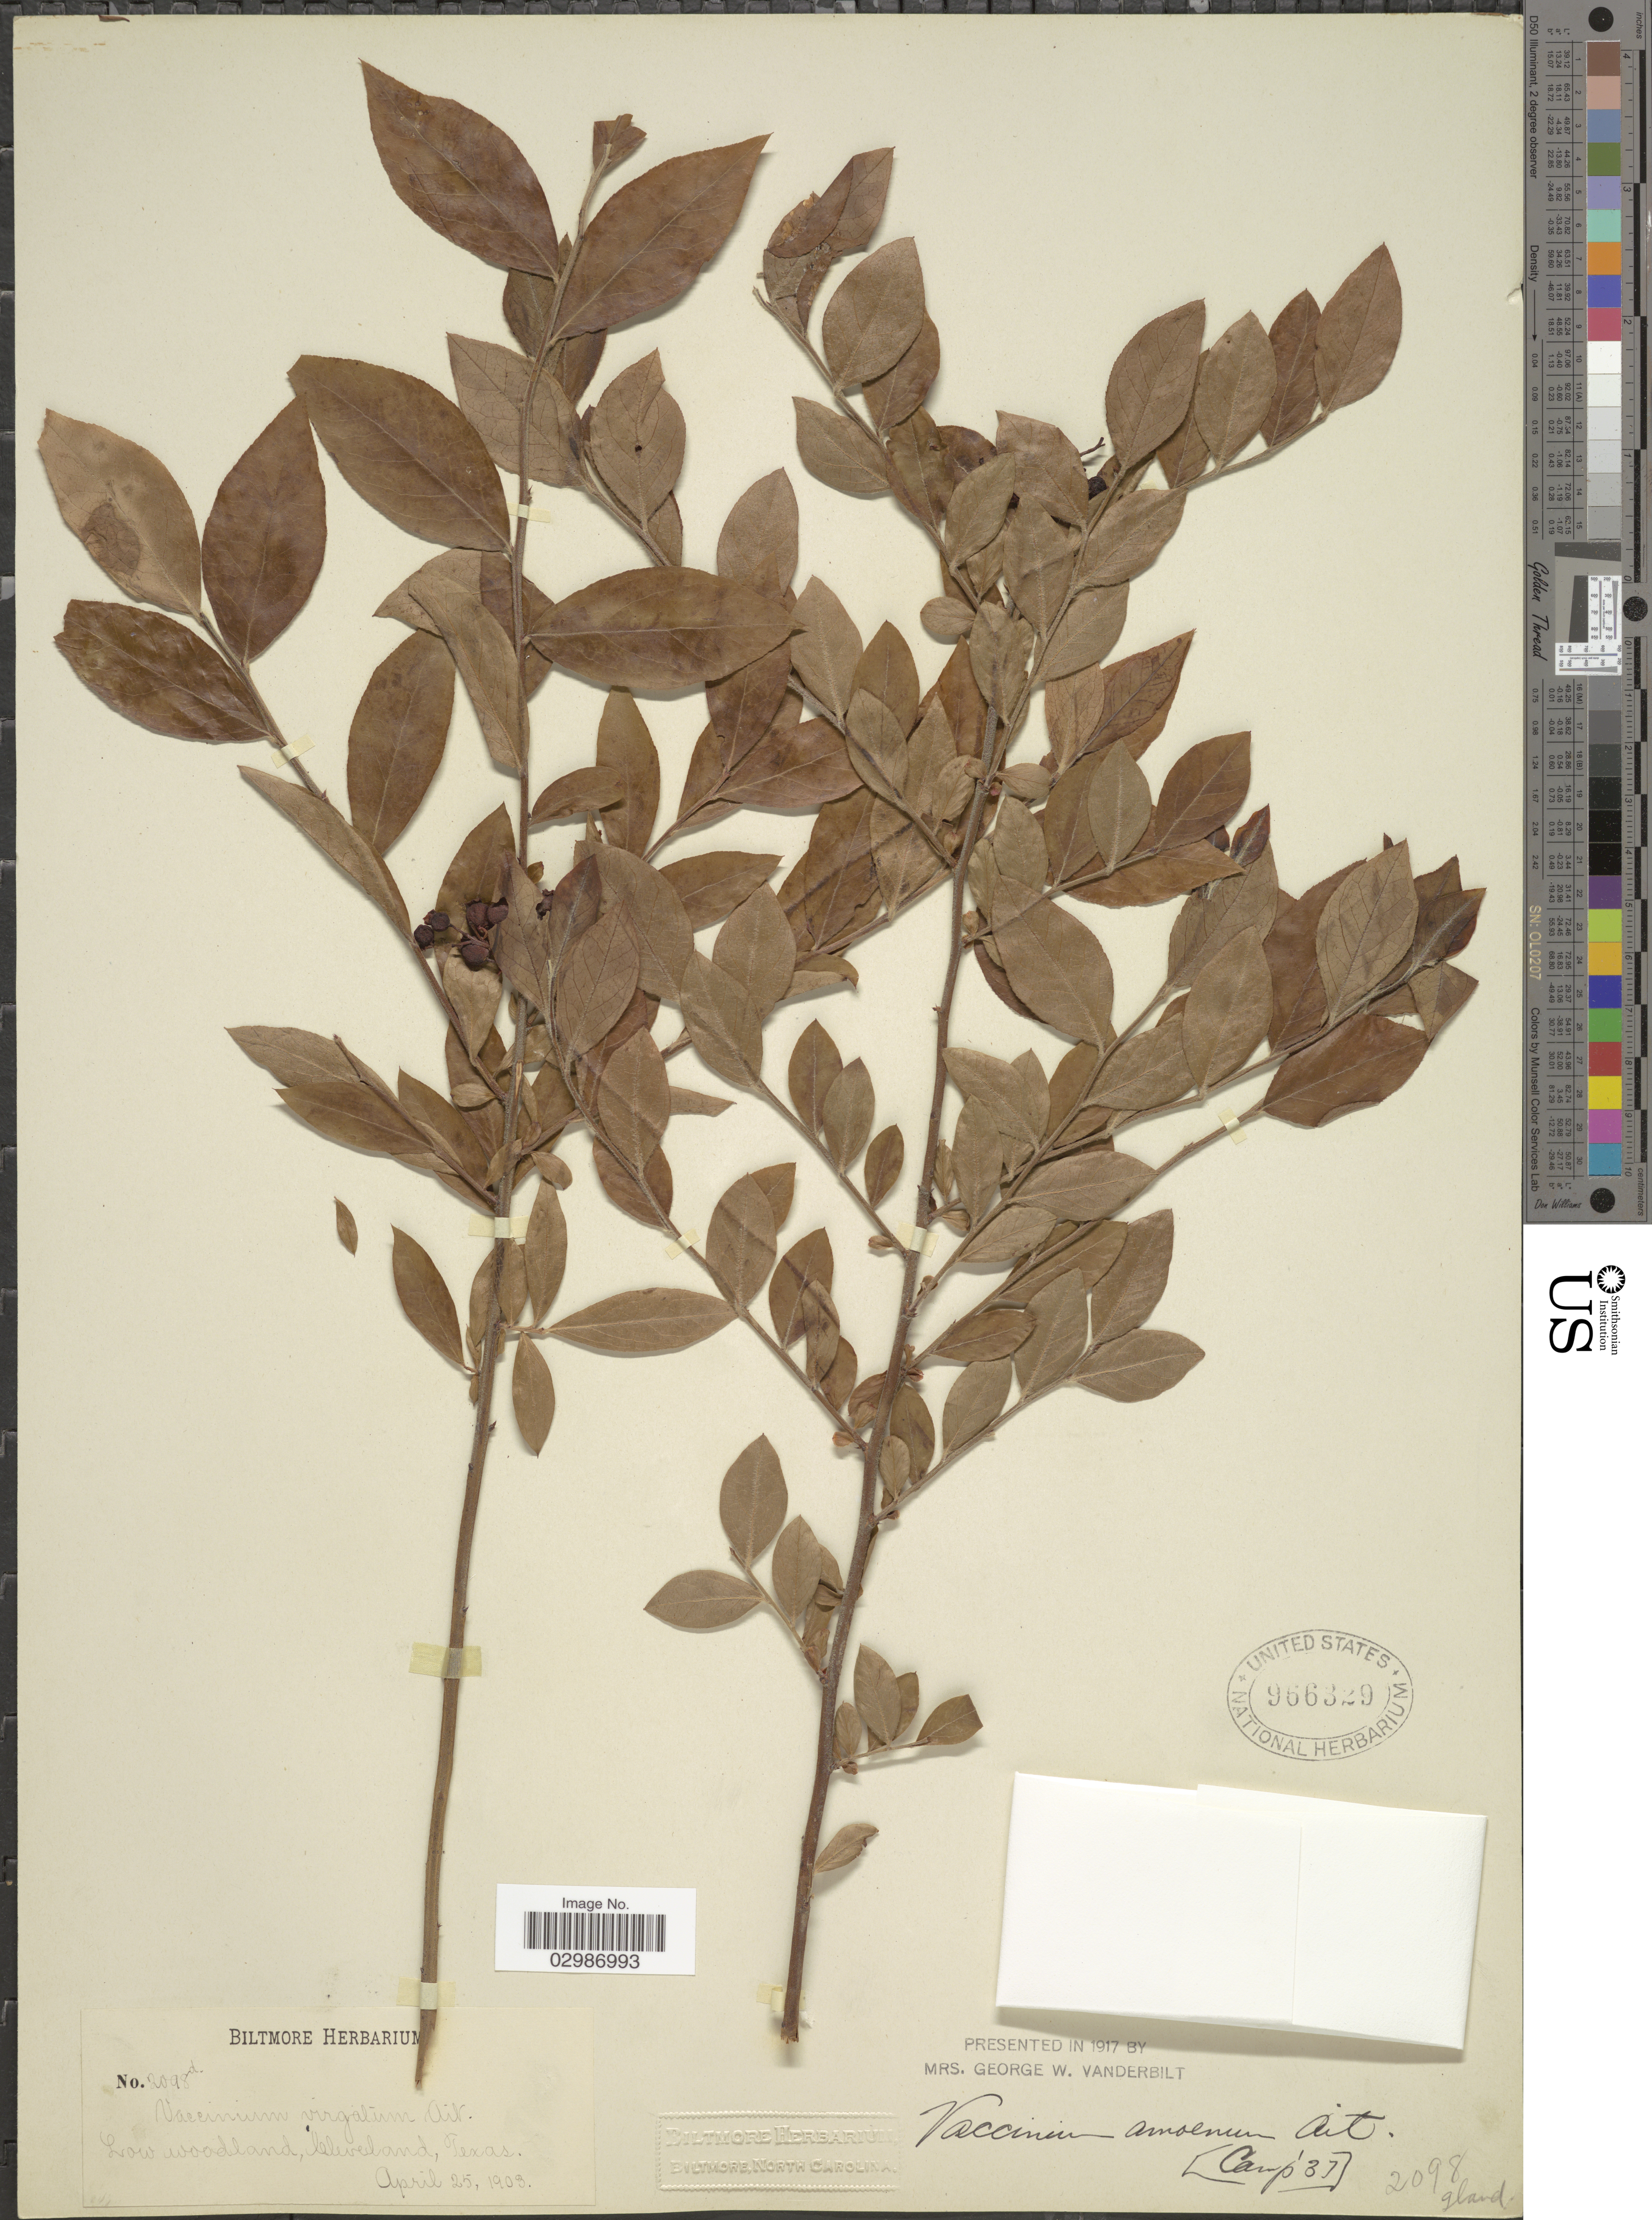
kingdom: Plantae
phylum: Tracheophyta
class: Magnoliopsida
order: Ericales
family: Ericaceae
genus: Vaccinium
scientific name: Vaccinium amoenum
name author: Aiton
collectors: ex herb. Biltmore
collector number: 2098d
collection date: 1903-04-25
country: United States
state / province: Texas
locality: Cleveland.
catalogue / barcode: US 966329